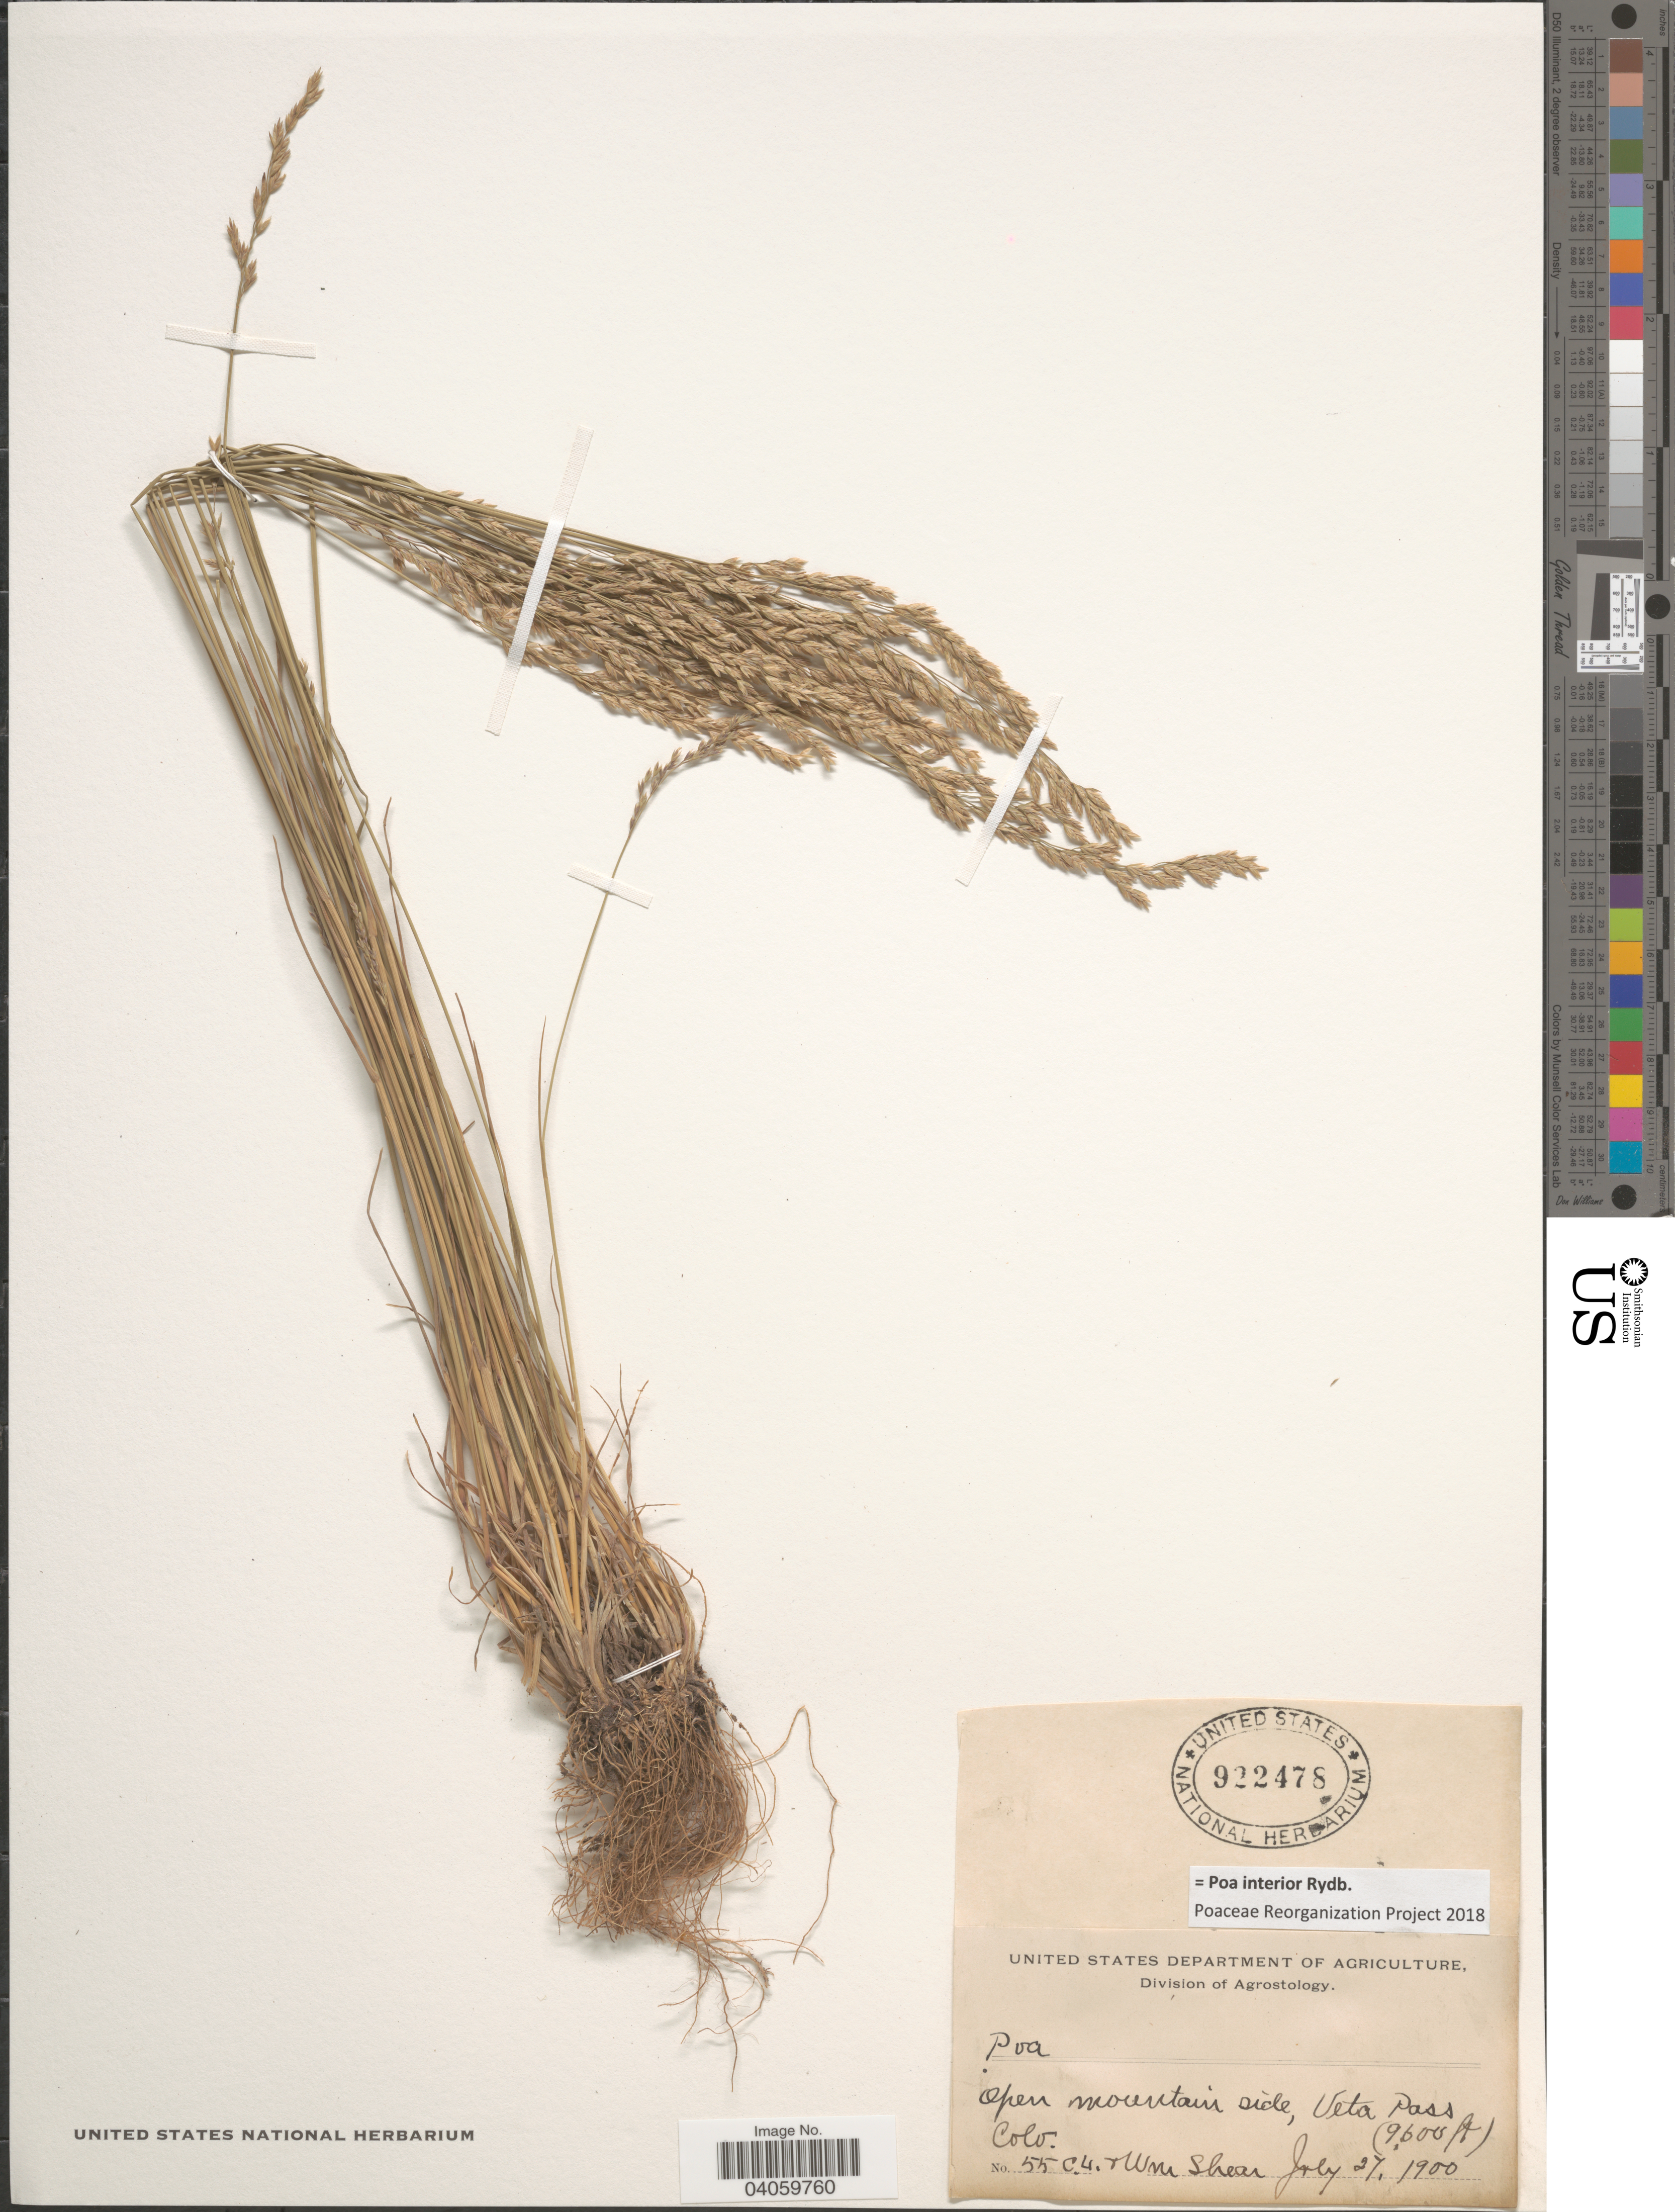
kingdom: Plantae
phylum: Tracheophyta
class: Liliopsida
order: Poales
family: Poaceae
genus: Poa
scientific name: Poa interior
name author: Rydb.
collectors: C. L. Shear & W. Shear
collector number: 55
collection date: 1900-07-27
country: United States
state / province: Colorado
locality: Open mountain side, Veta Pass.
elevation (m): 2926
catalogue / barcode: US 922478